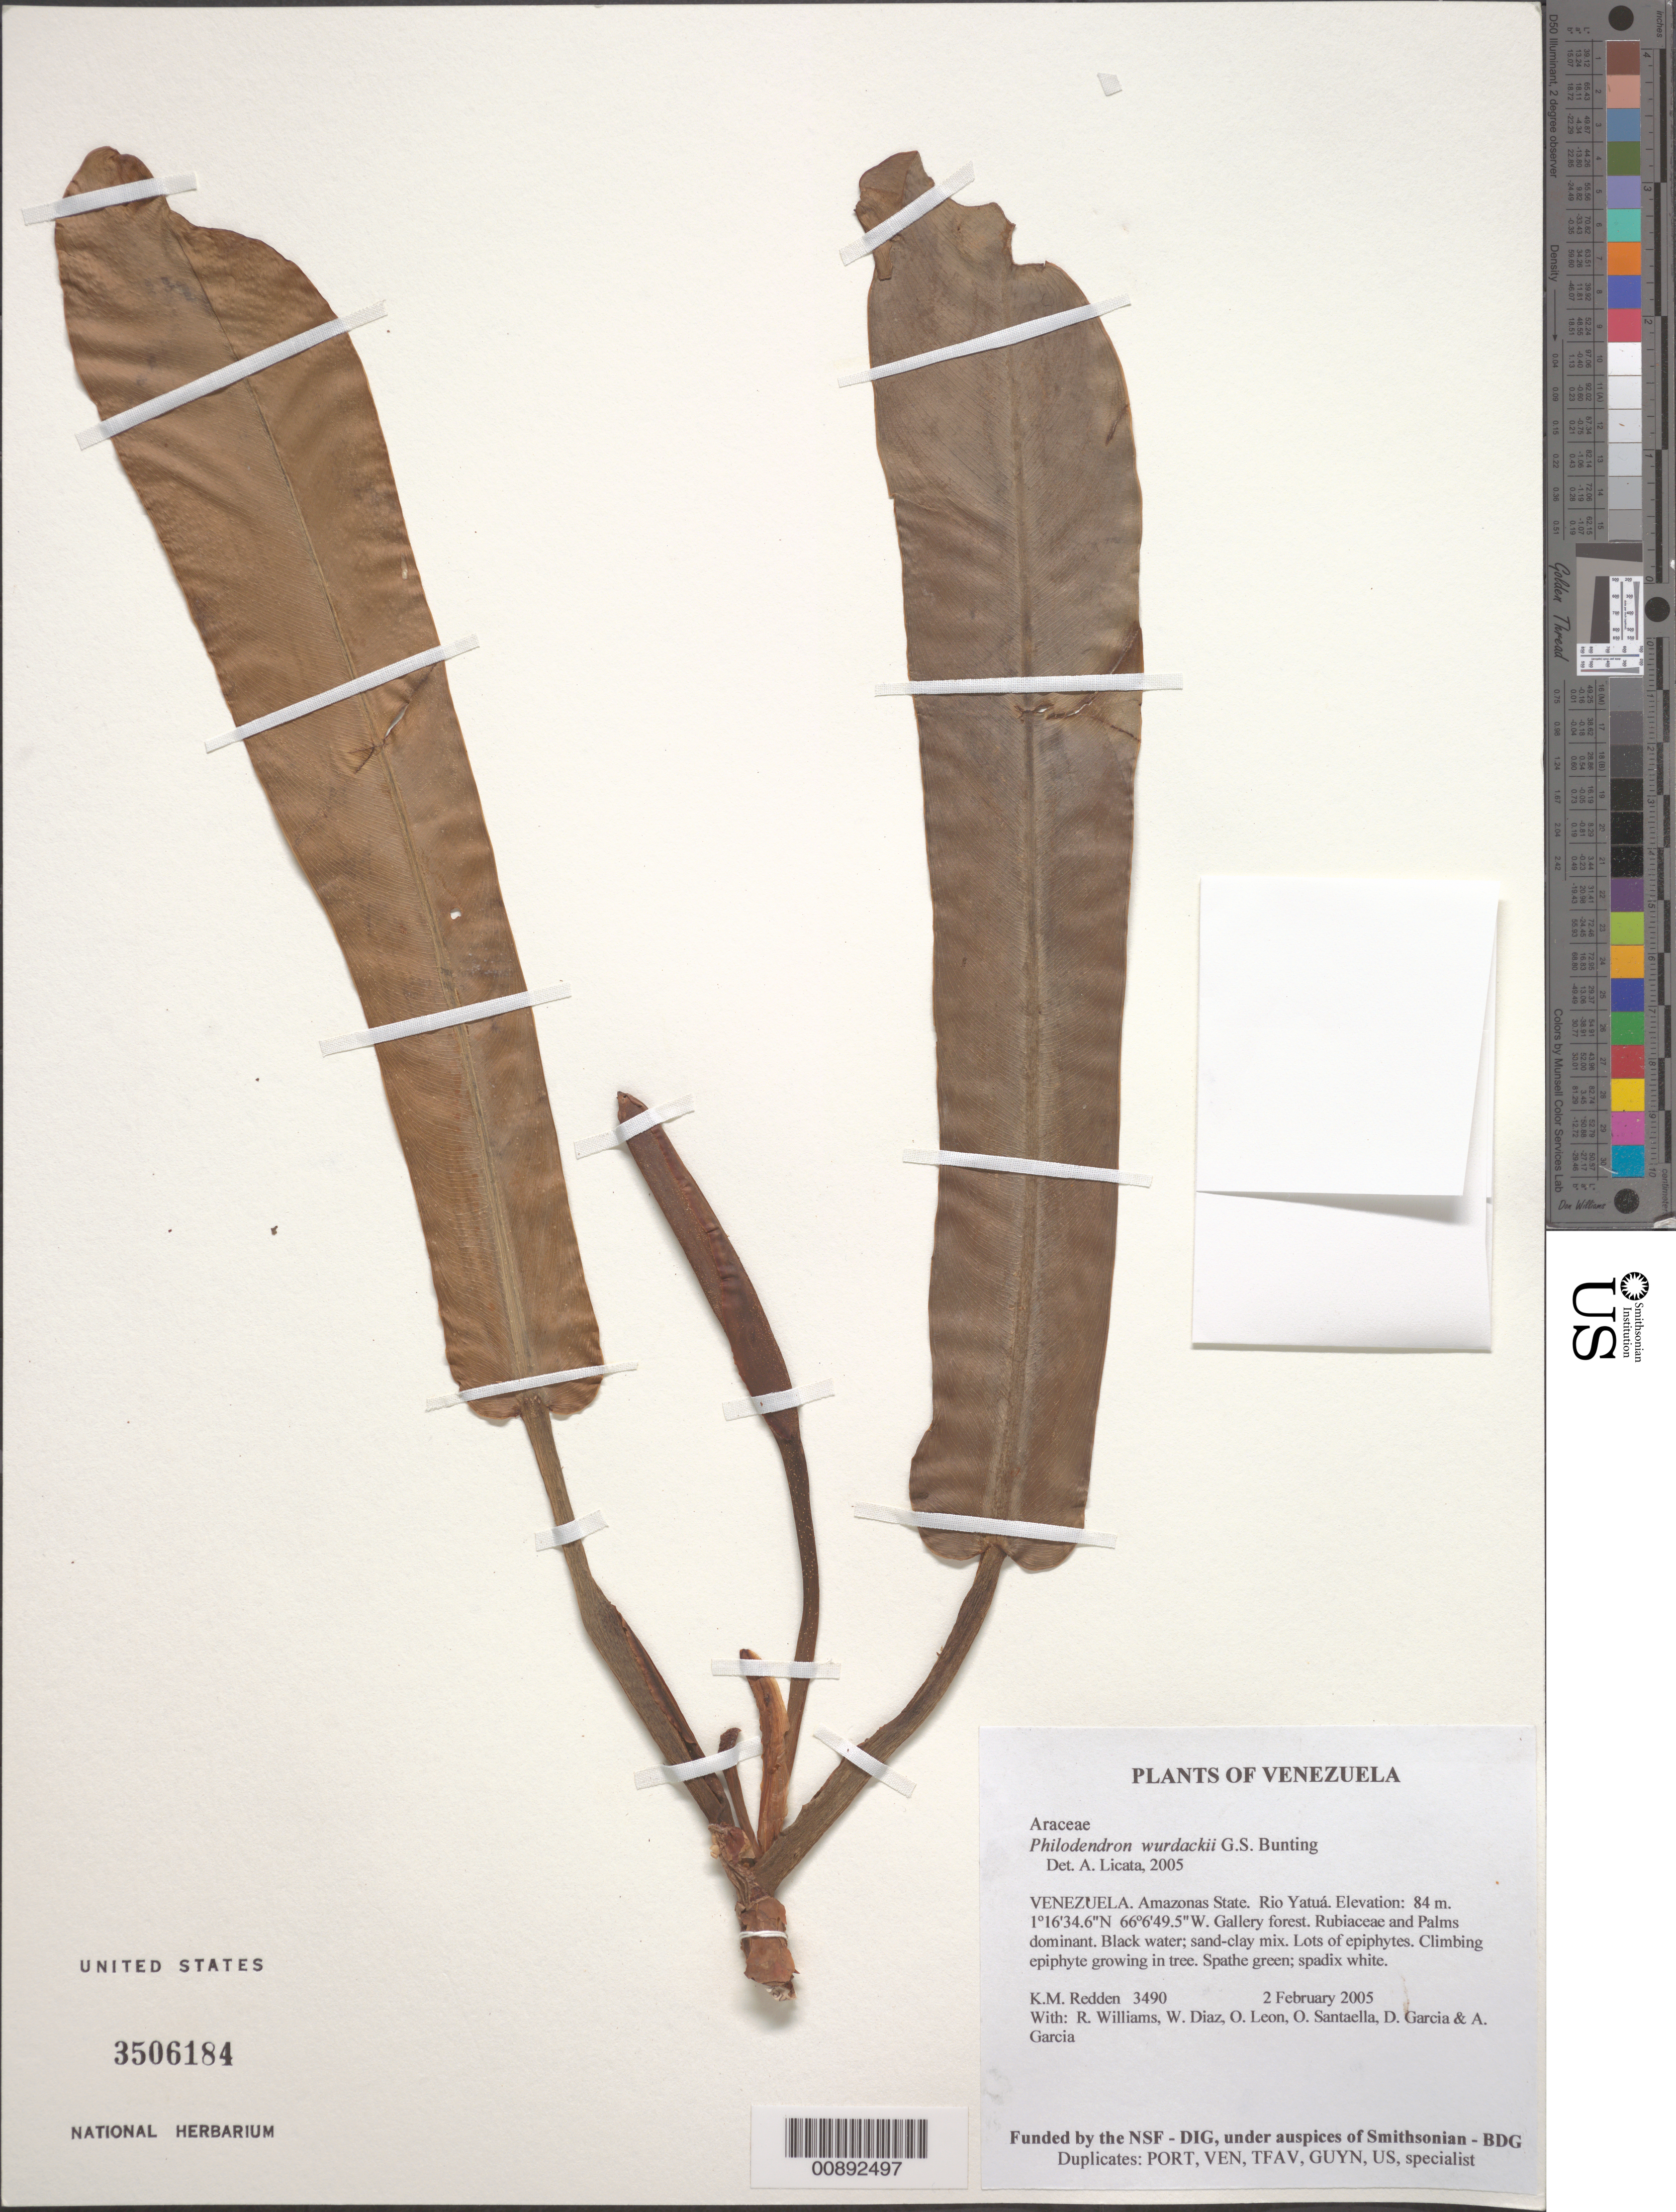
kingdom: Plantae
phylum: Tracheophyta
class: Liliopsida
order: Alismatales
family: Araceae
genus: Philodendron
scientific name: Philodendron wurdackii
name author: G.S. Bunting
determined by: Licata, A., (PORT), Univ. Nac. Exp. de los Llanos Ezequiel Zamora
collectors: K. M. Redden, R. Williams, W. Díaz P., O. León, O. Santaella, D. Garcia & A. Garcia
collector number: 3490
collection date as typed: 2 February 2005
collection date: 2005-02-02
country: Venezuela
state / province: Amazonas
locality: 14 - Rio Yatuá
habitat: Gallery forest. Rubiaceae and palms dominant. Black water; sand-clay mix. Lots of epiphytes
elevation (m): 84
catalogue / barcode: US 3506184